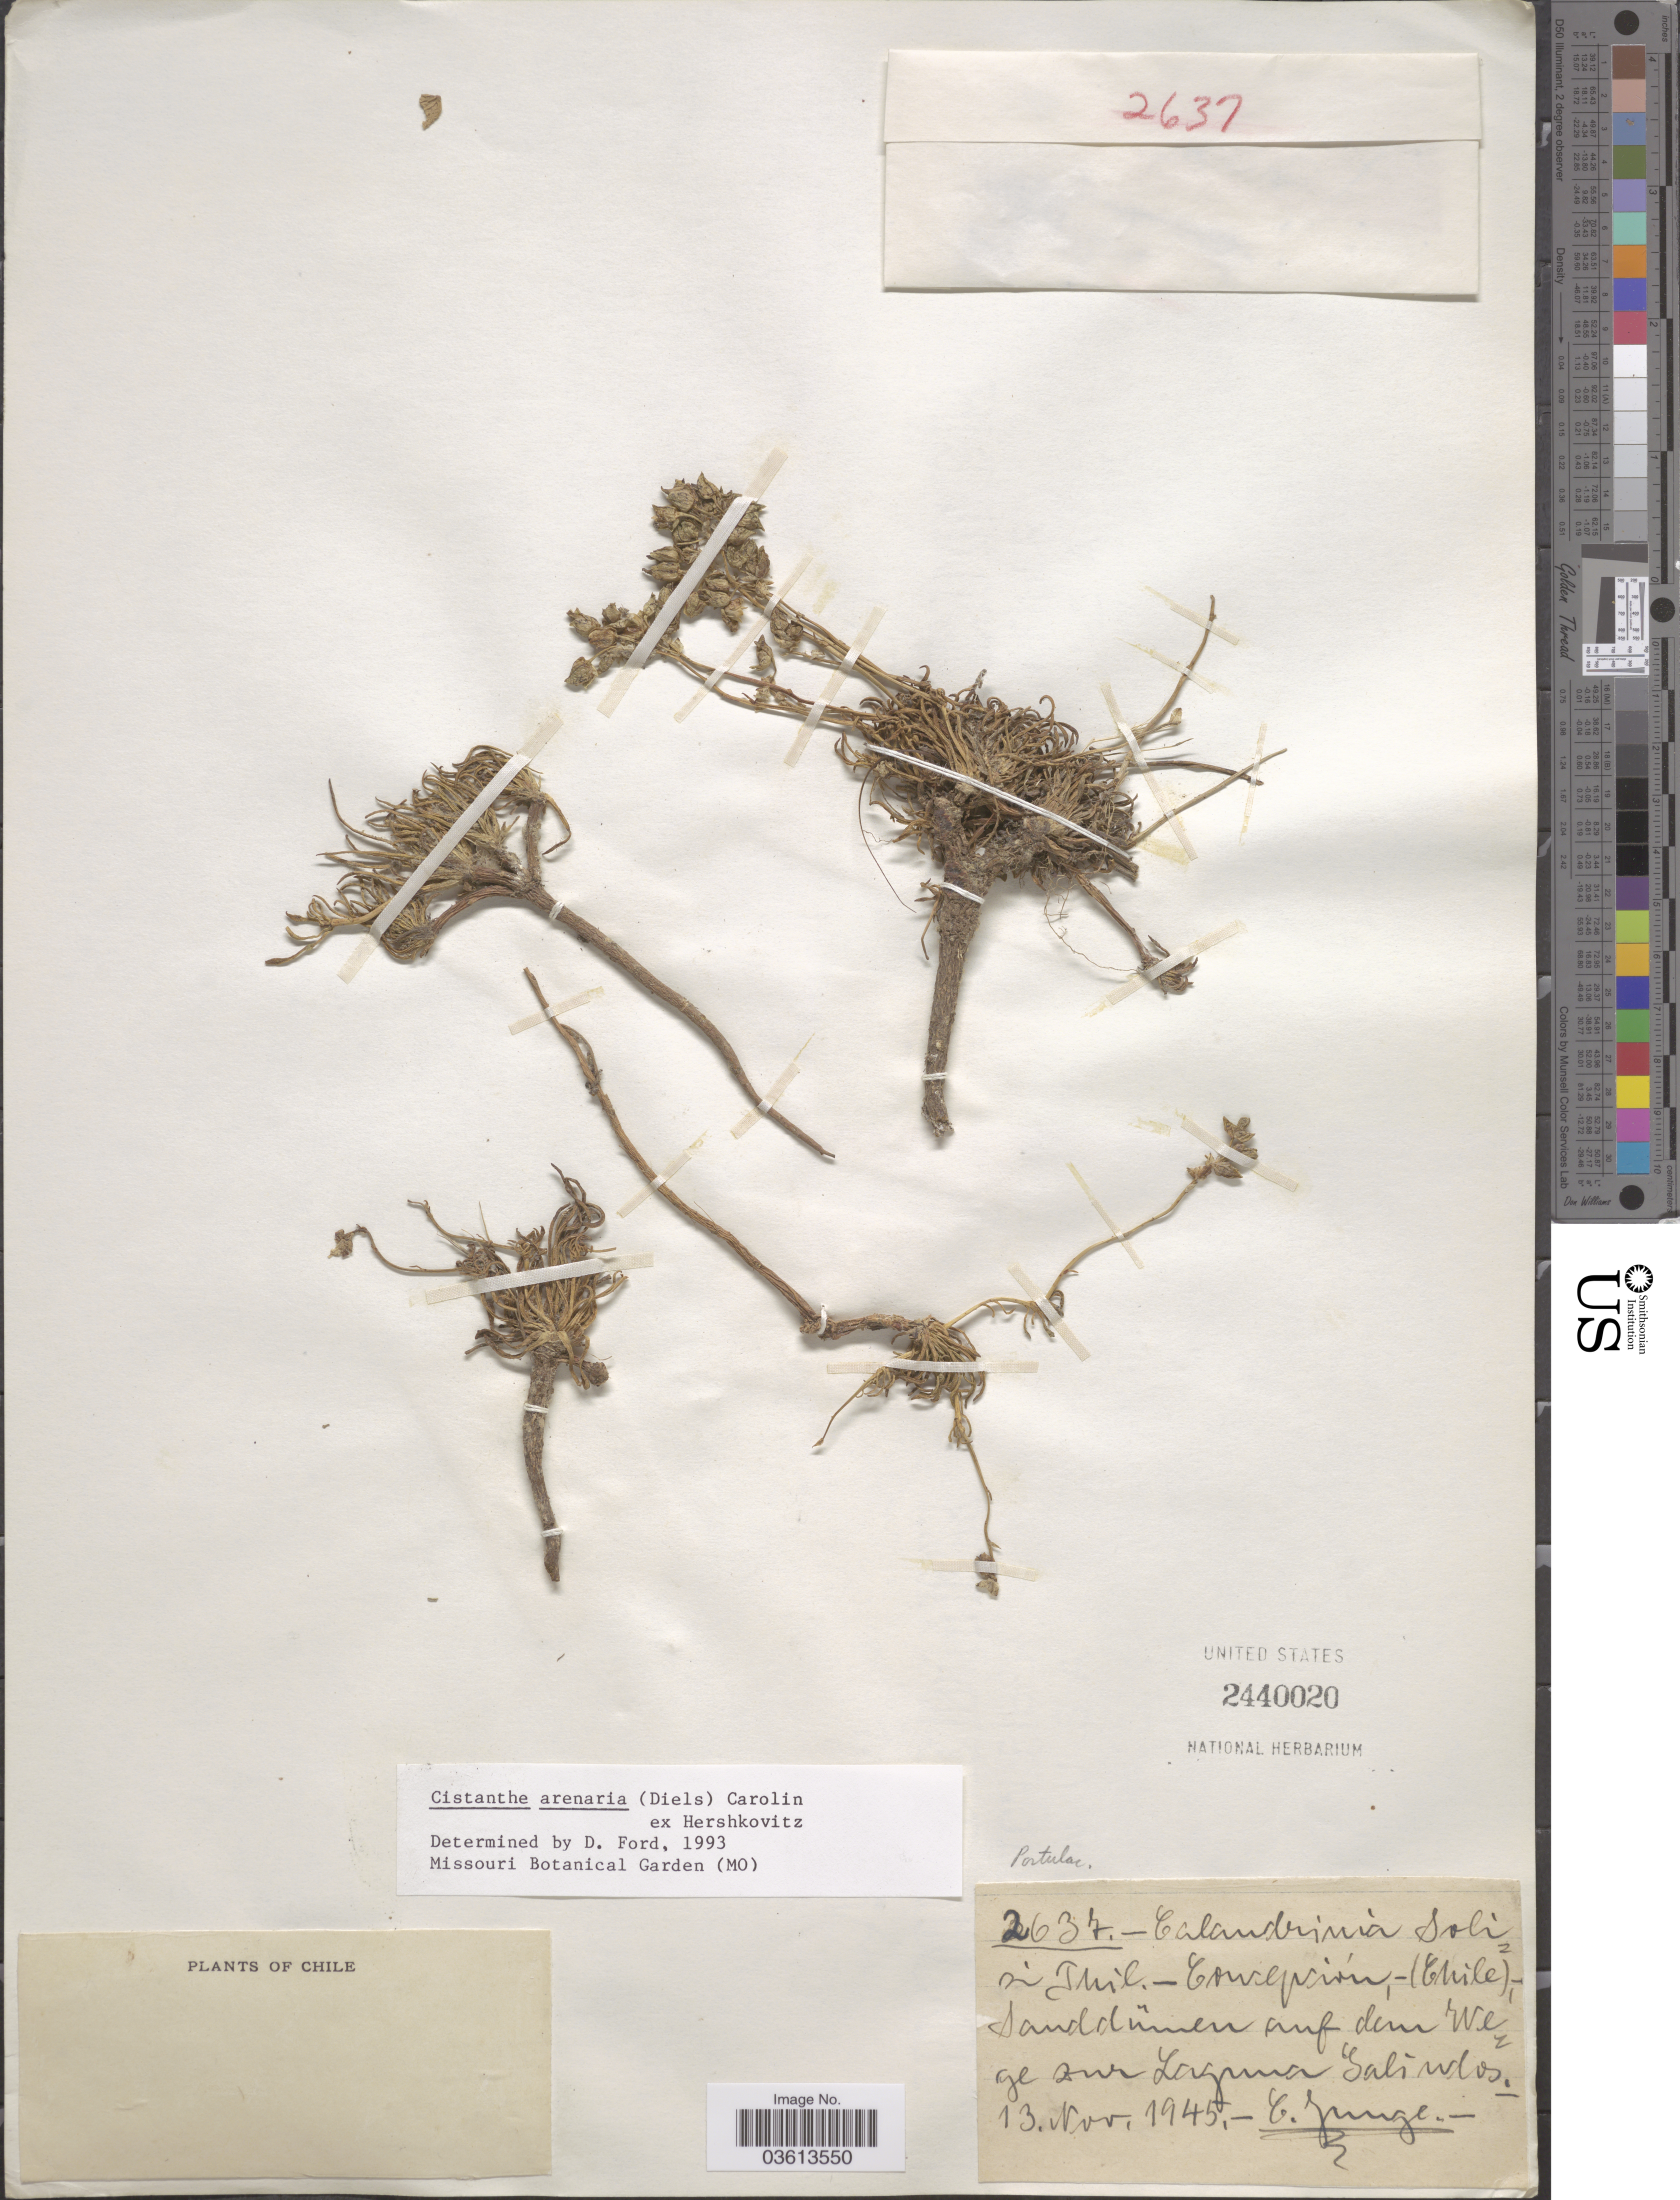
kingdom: Plantae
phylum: Tracheophyta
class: Magnoliopsida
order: Caryophyllales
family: Montiaceae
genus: Cistanthe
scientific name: Cistanthe arenaria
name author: (Cham.) Carolin ex Hershk.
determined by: Ford, D.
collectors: E. Junge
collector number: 2637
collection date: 1945-11-13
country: Chile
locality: Concepcion. Sanddünen auf dem Wege zur Laguna Galindos.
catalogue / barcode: US 2440020